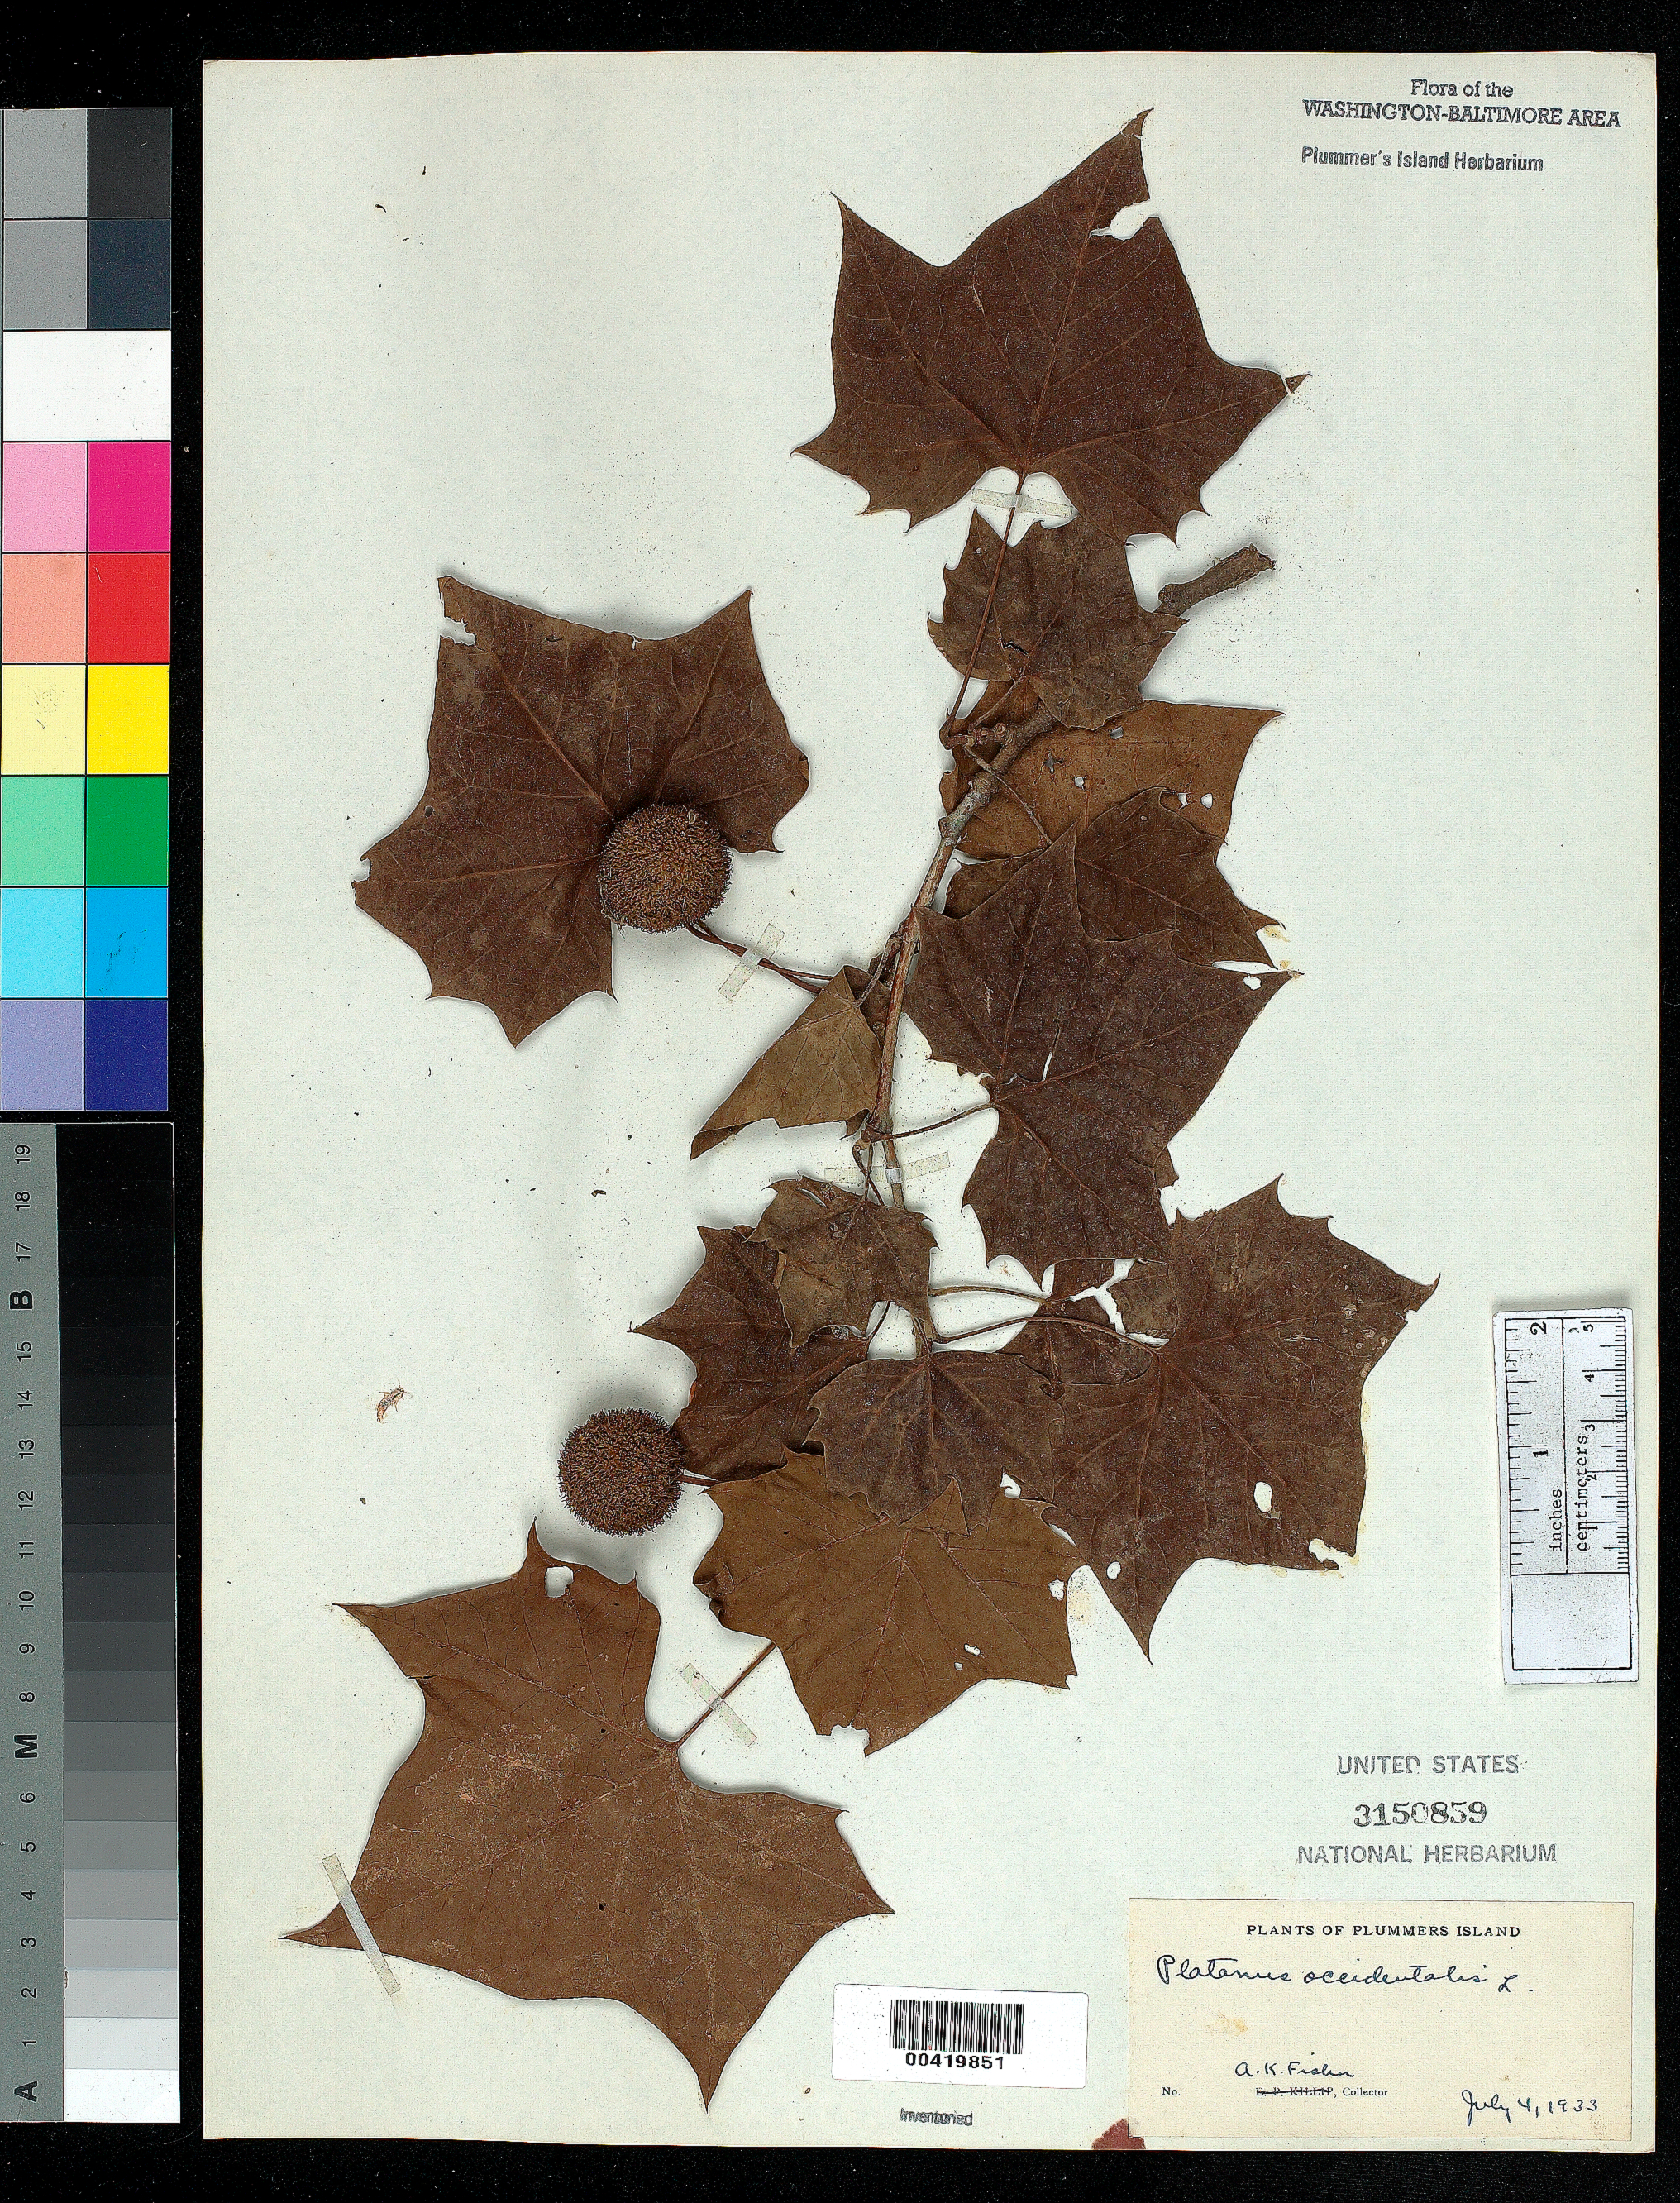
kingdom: Plantae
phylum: Tracheophyta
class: Magnoliopsida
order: Proteales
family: Platanaceae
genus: Platanus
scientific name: Platanus occidentalis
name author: L.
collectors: A. K. Fisher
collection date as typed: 04 Jul 1933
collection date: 1933-07-04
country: United States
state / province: Maryland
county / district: Montgomery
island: Plummers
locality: Plummer's Island C. & O. Canal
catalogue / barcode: US 3150859